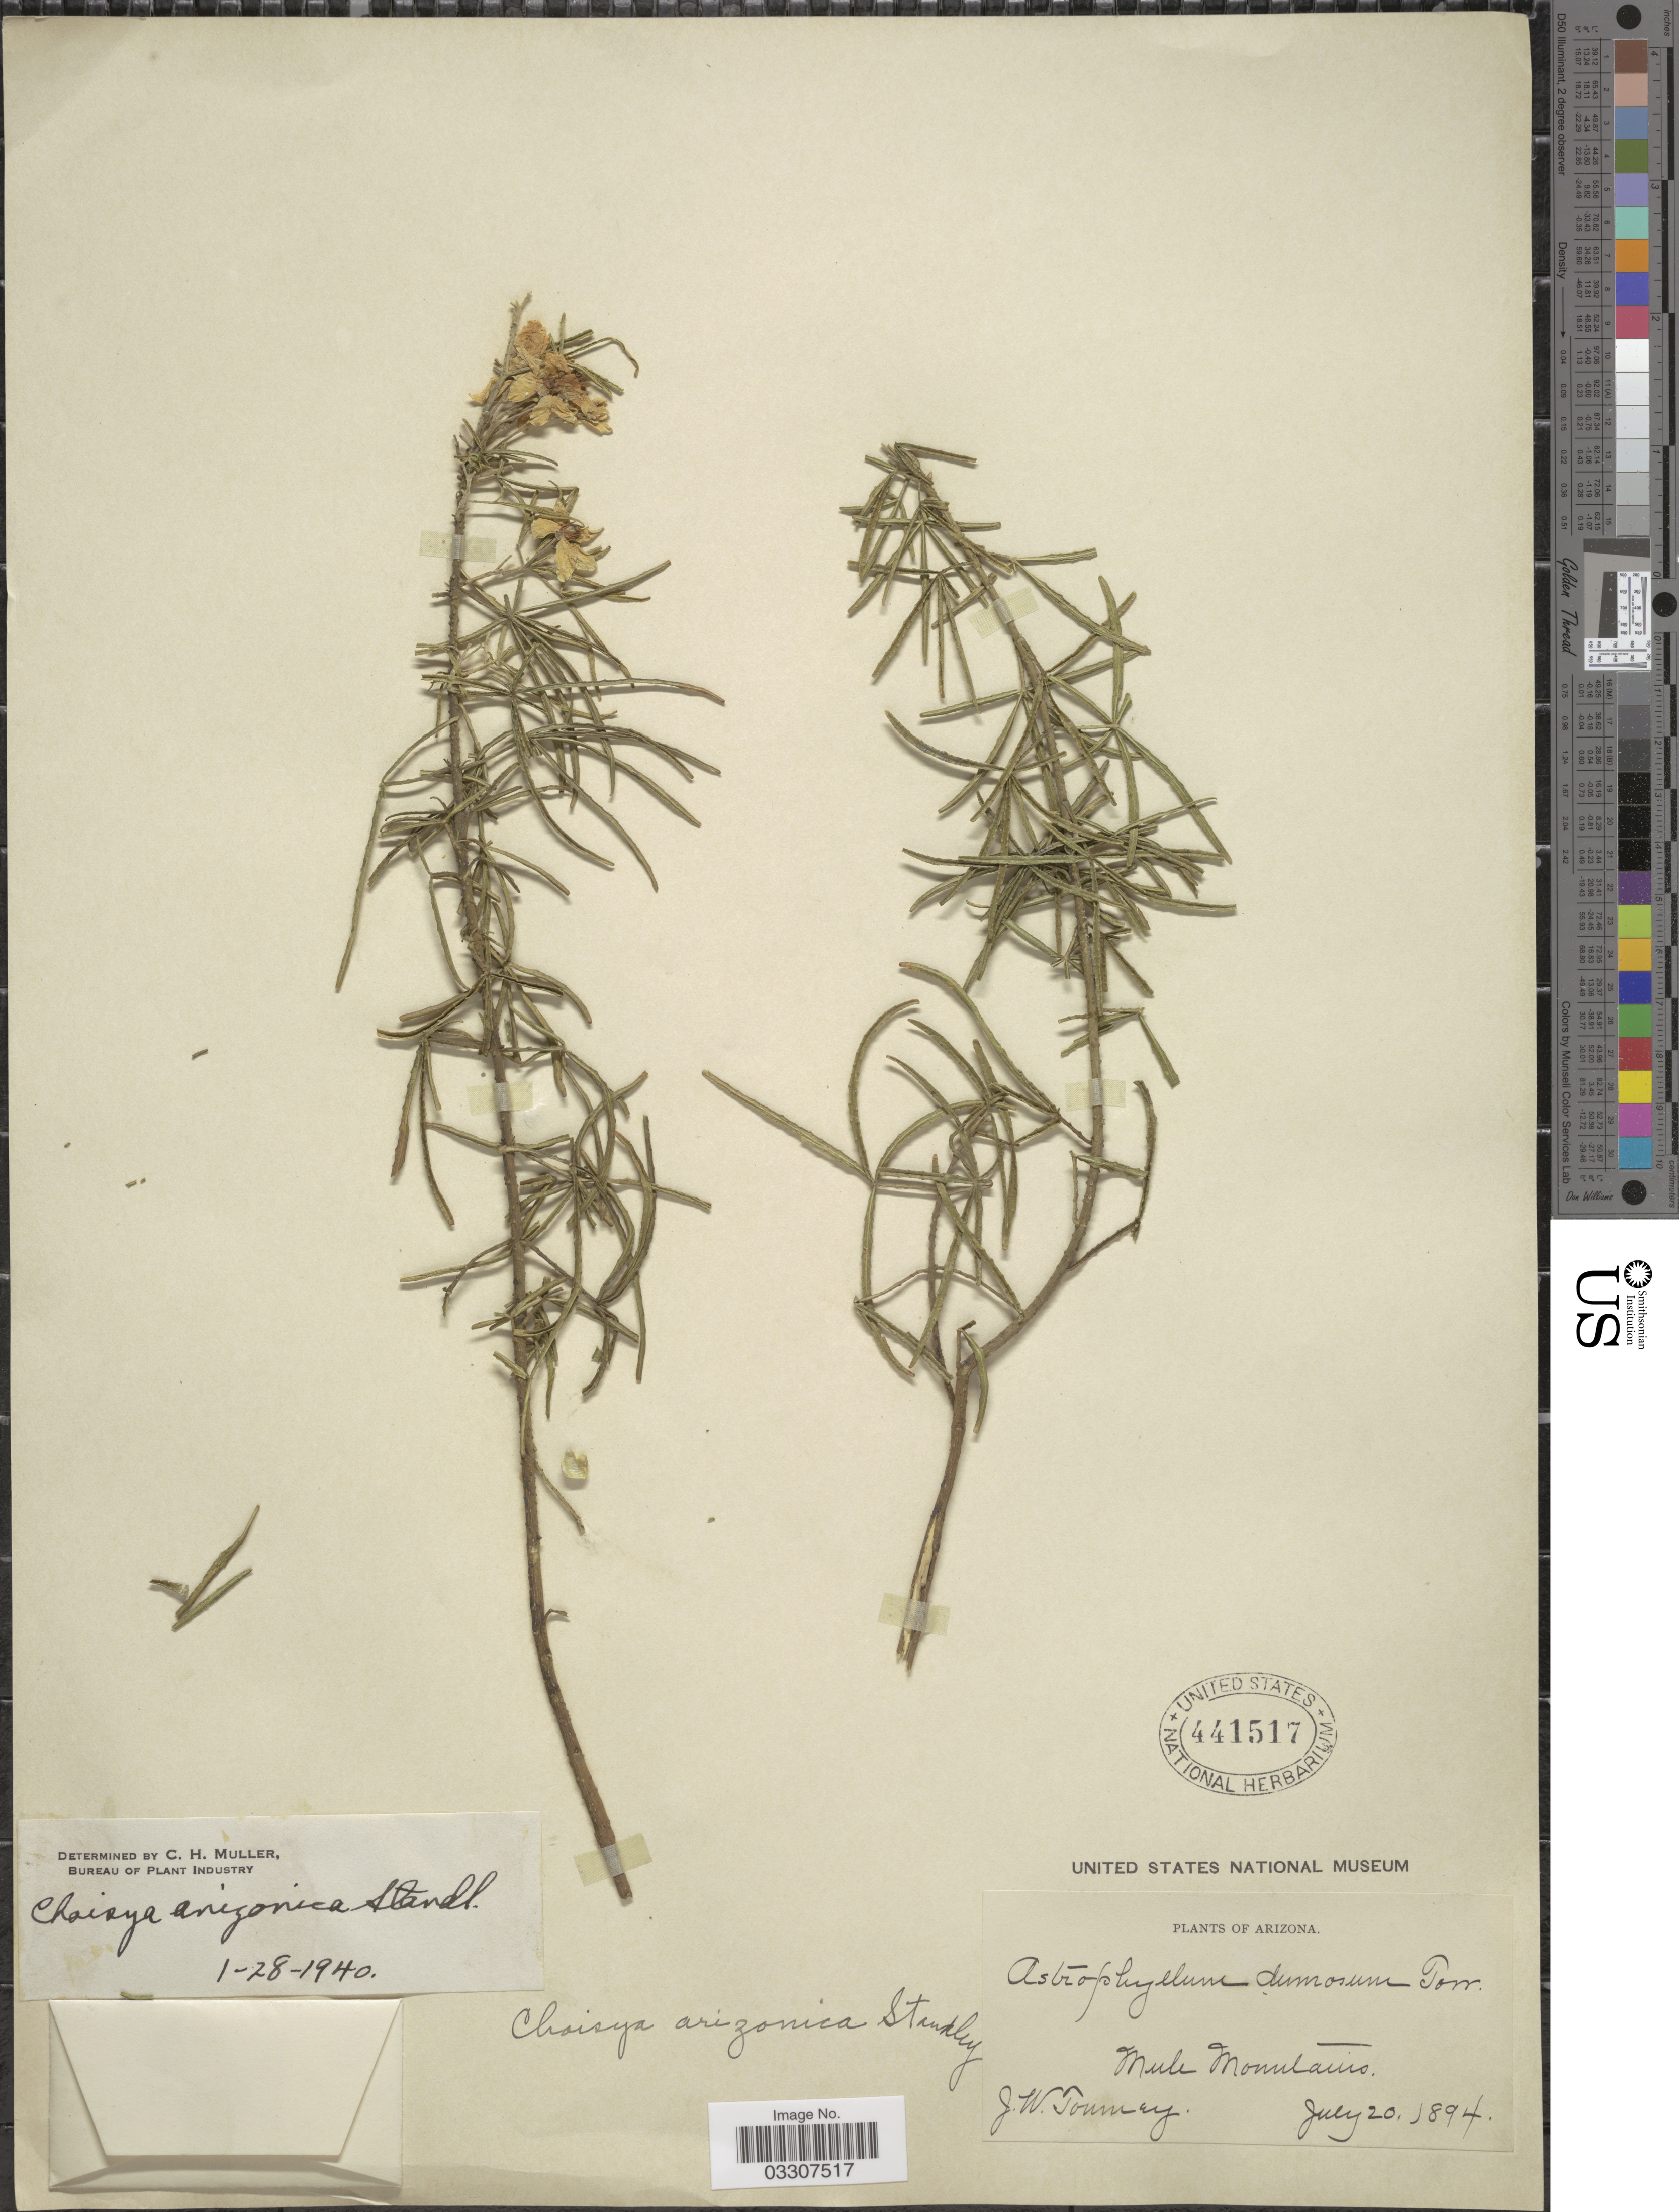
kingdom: Plantae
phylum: Tracheophyta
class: Magnoliopsida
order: Sapindales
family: Rutaceae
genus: Choisya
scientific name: Choisya arizonica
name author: Standl.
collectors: J. W. Toumey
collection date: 1894-07-20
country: United States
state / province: Arizona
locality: Mule Mountains.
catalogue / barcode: US 441517